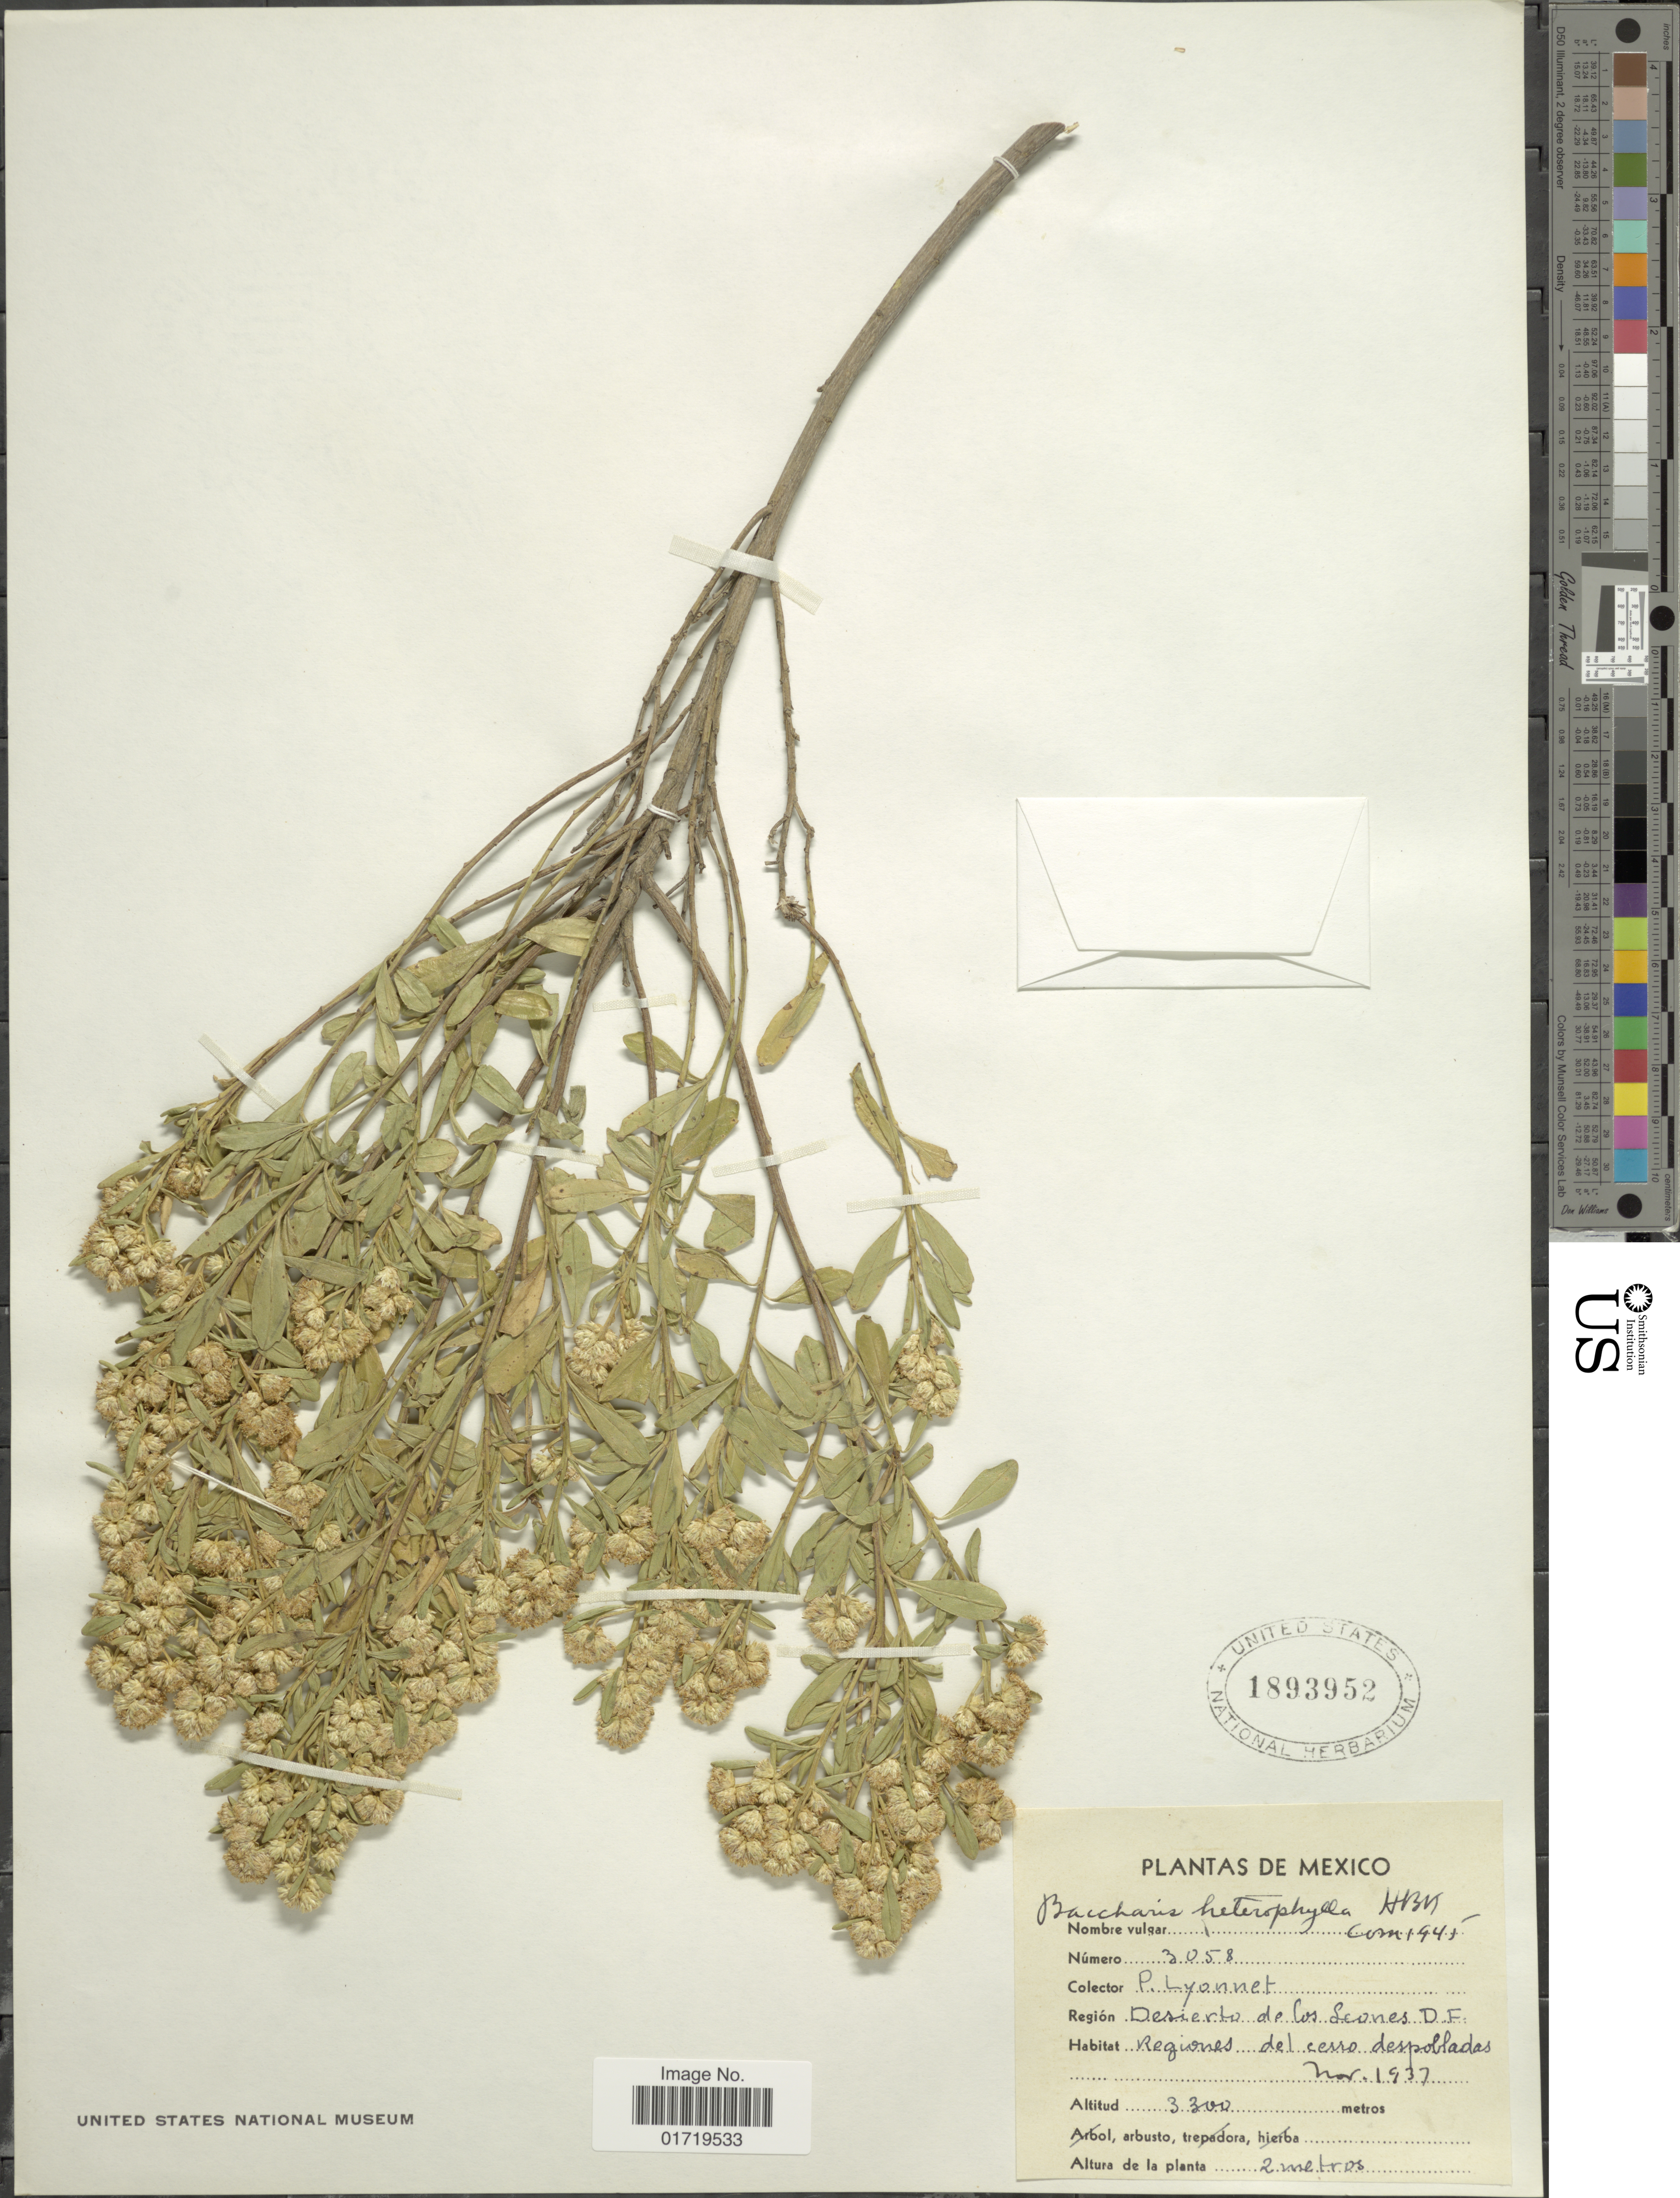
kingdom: Plantae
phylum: Tracheophyta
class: Magnoliopsida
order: Asterales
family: Asteraceae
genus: Baccharis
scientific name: Baccharis heterophylla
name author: Kunth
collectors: P. Lyonnet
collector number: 3058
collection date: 1937-11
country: Mexico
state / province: Distrito Federal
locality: Desierto de Los Leones, Regionos del cerro desplobladas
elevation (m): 3300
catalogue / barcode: US 1893952